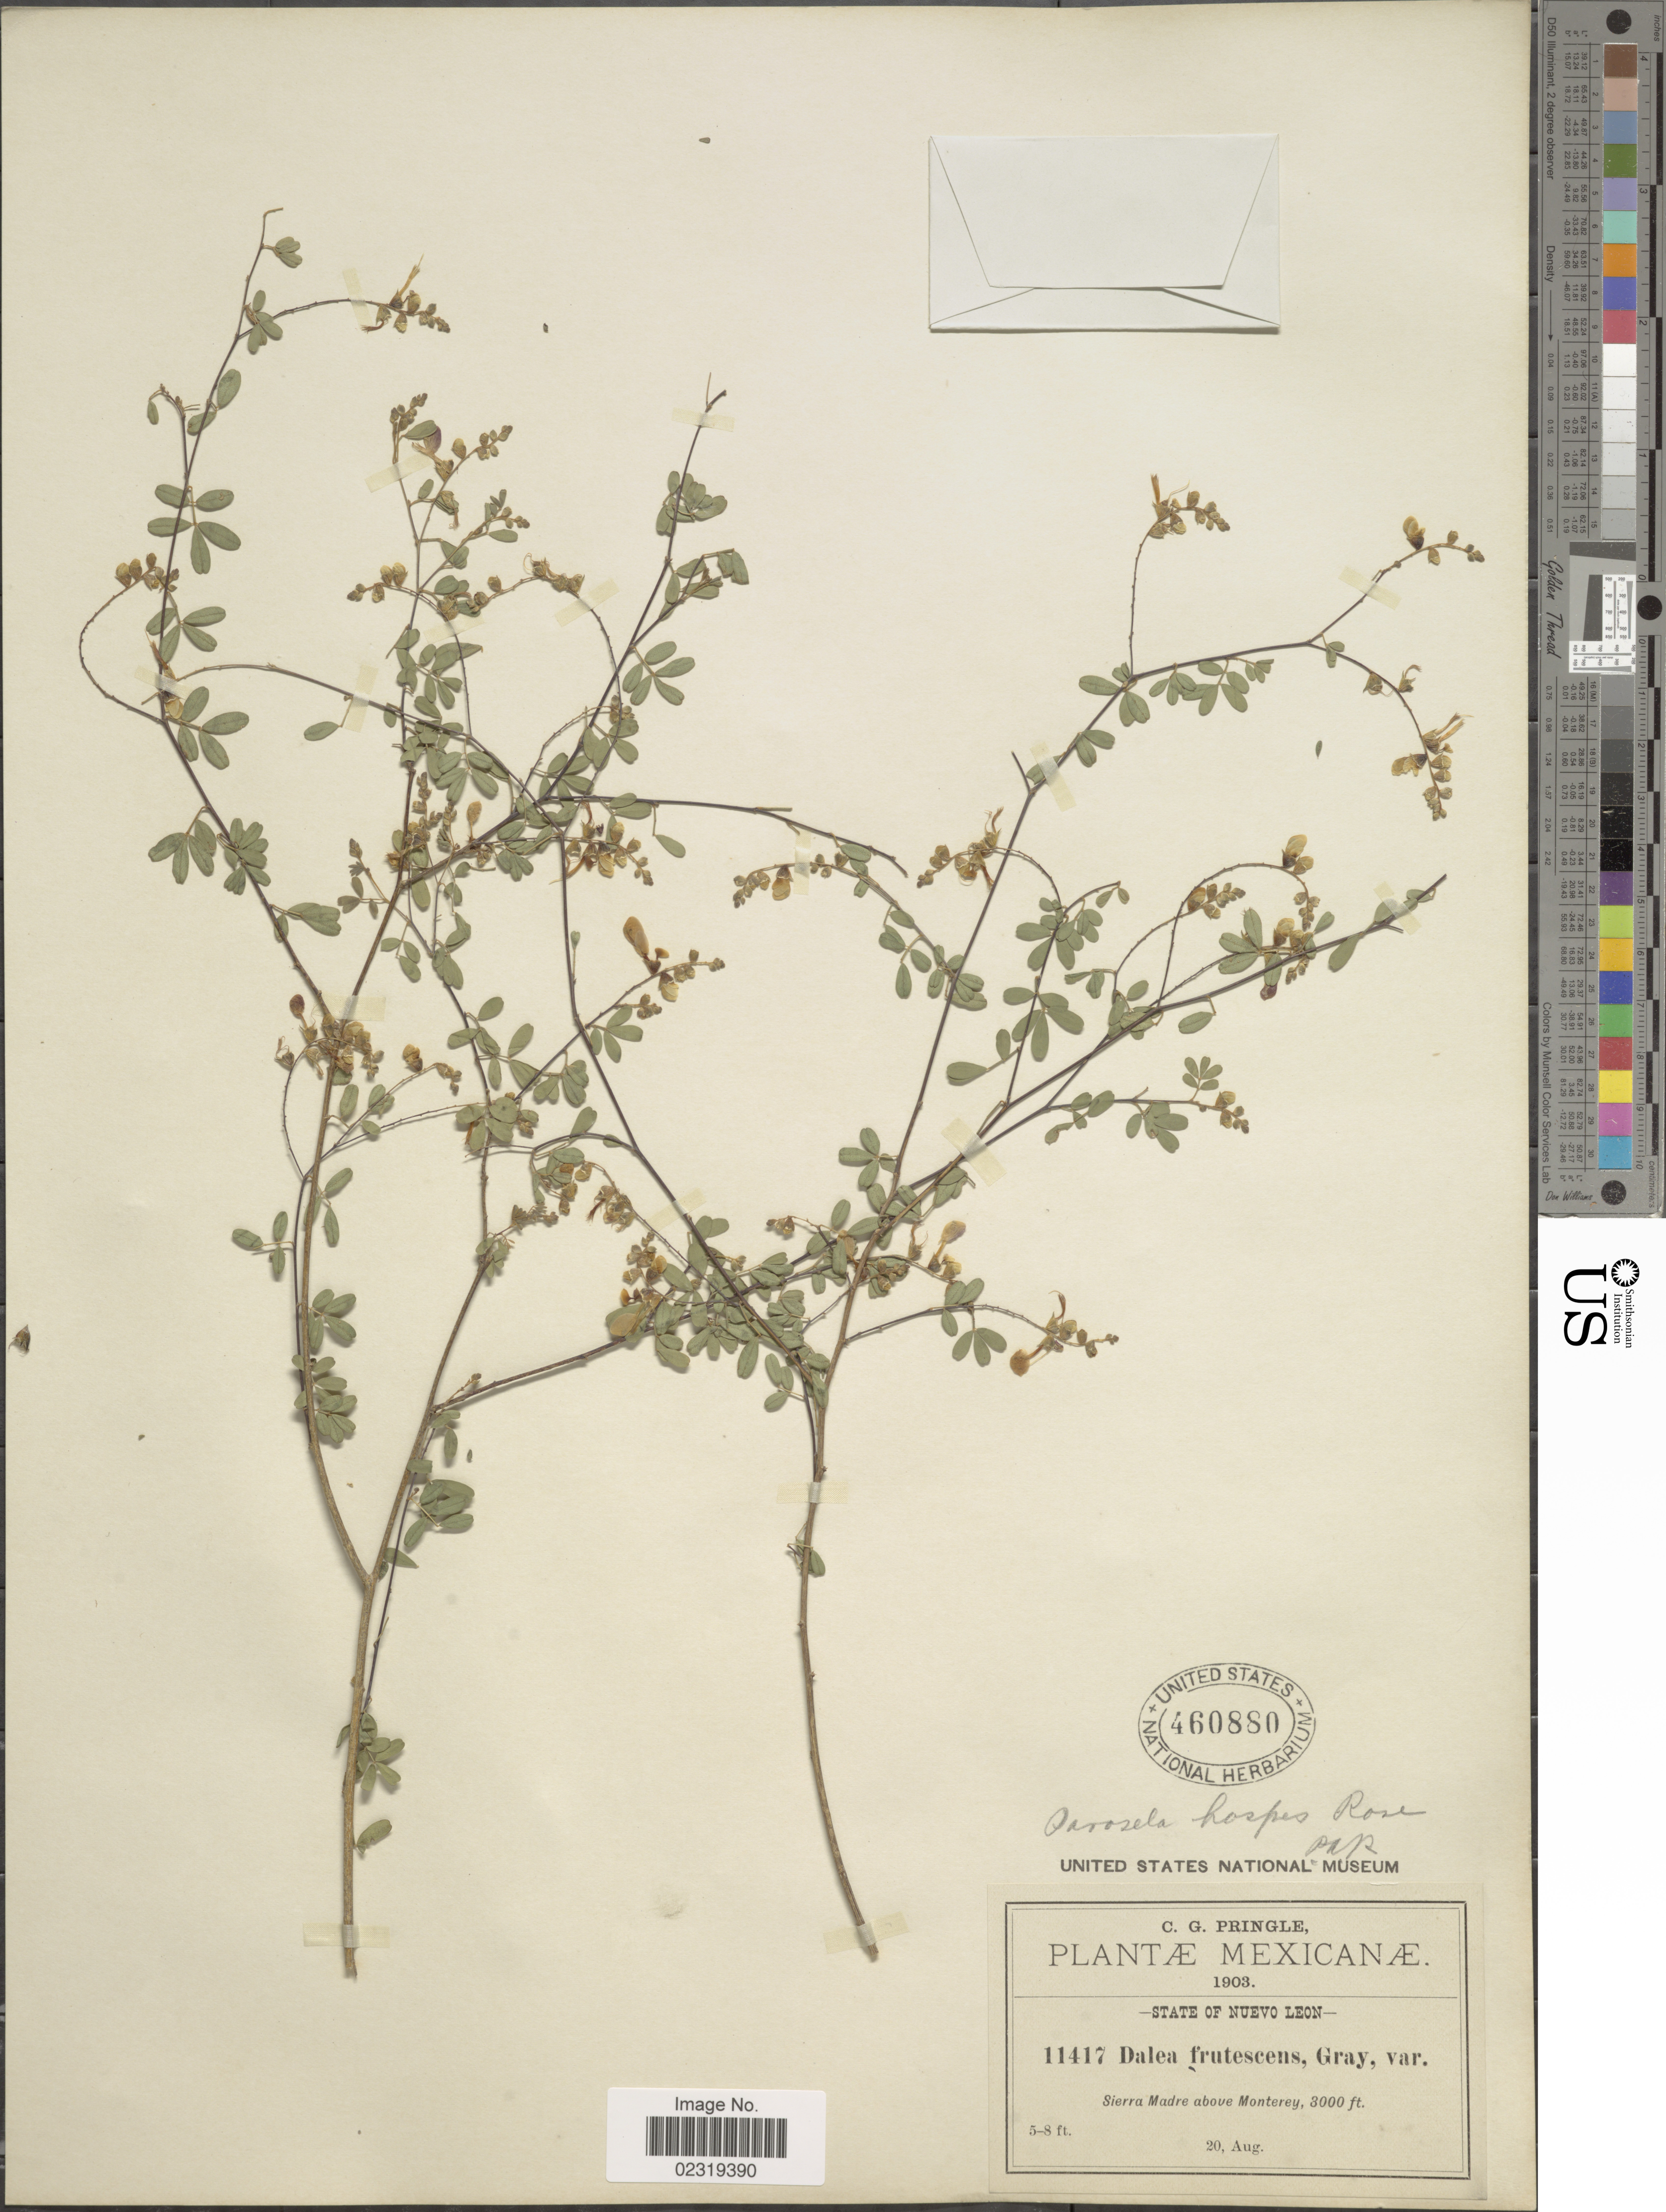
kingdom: Plantae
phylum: Tracheophyta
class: Magnoliopsida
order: Fabales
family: Fabaceae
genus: Dalea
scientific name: Dalea hospes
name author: (Rose) Bullock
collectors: C. G. Pringle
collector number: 11417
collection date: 1903-08-20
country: Mexico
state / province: Nuevo León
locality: Sierra Madre above Monterey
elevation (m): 914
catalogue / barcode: US 460880